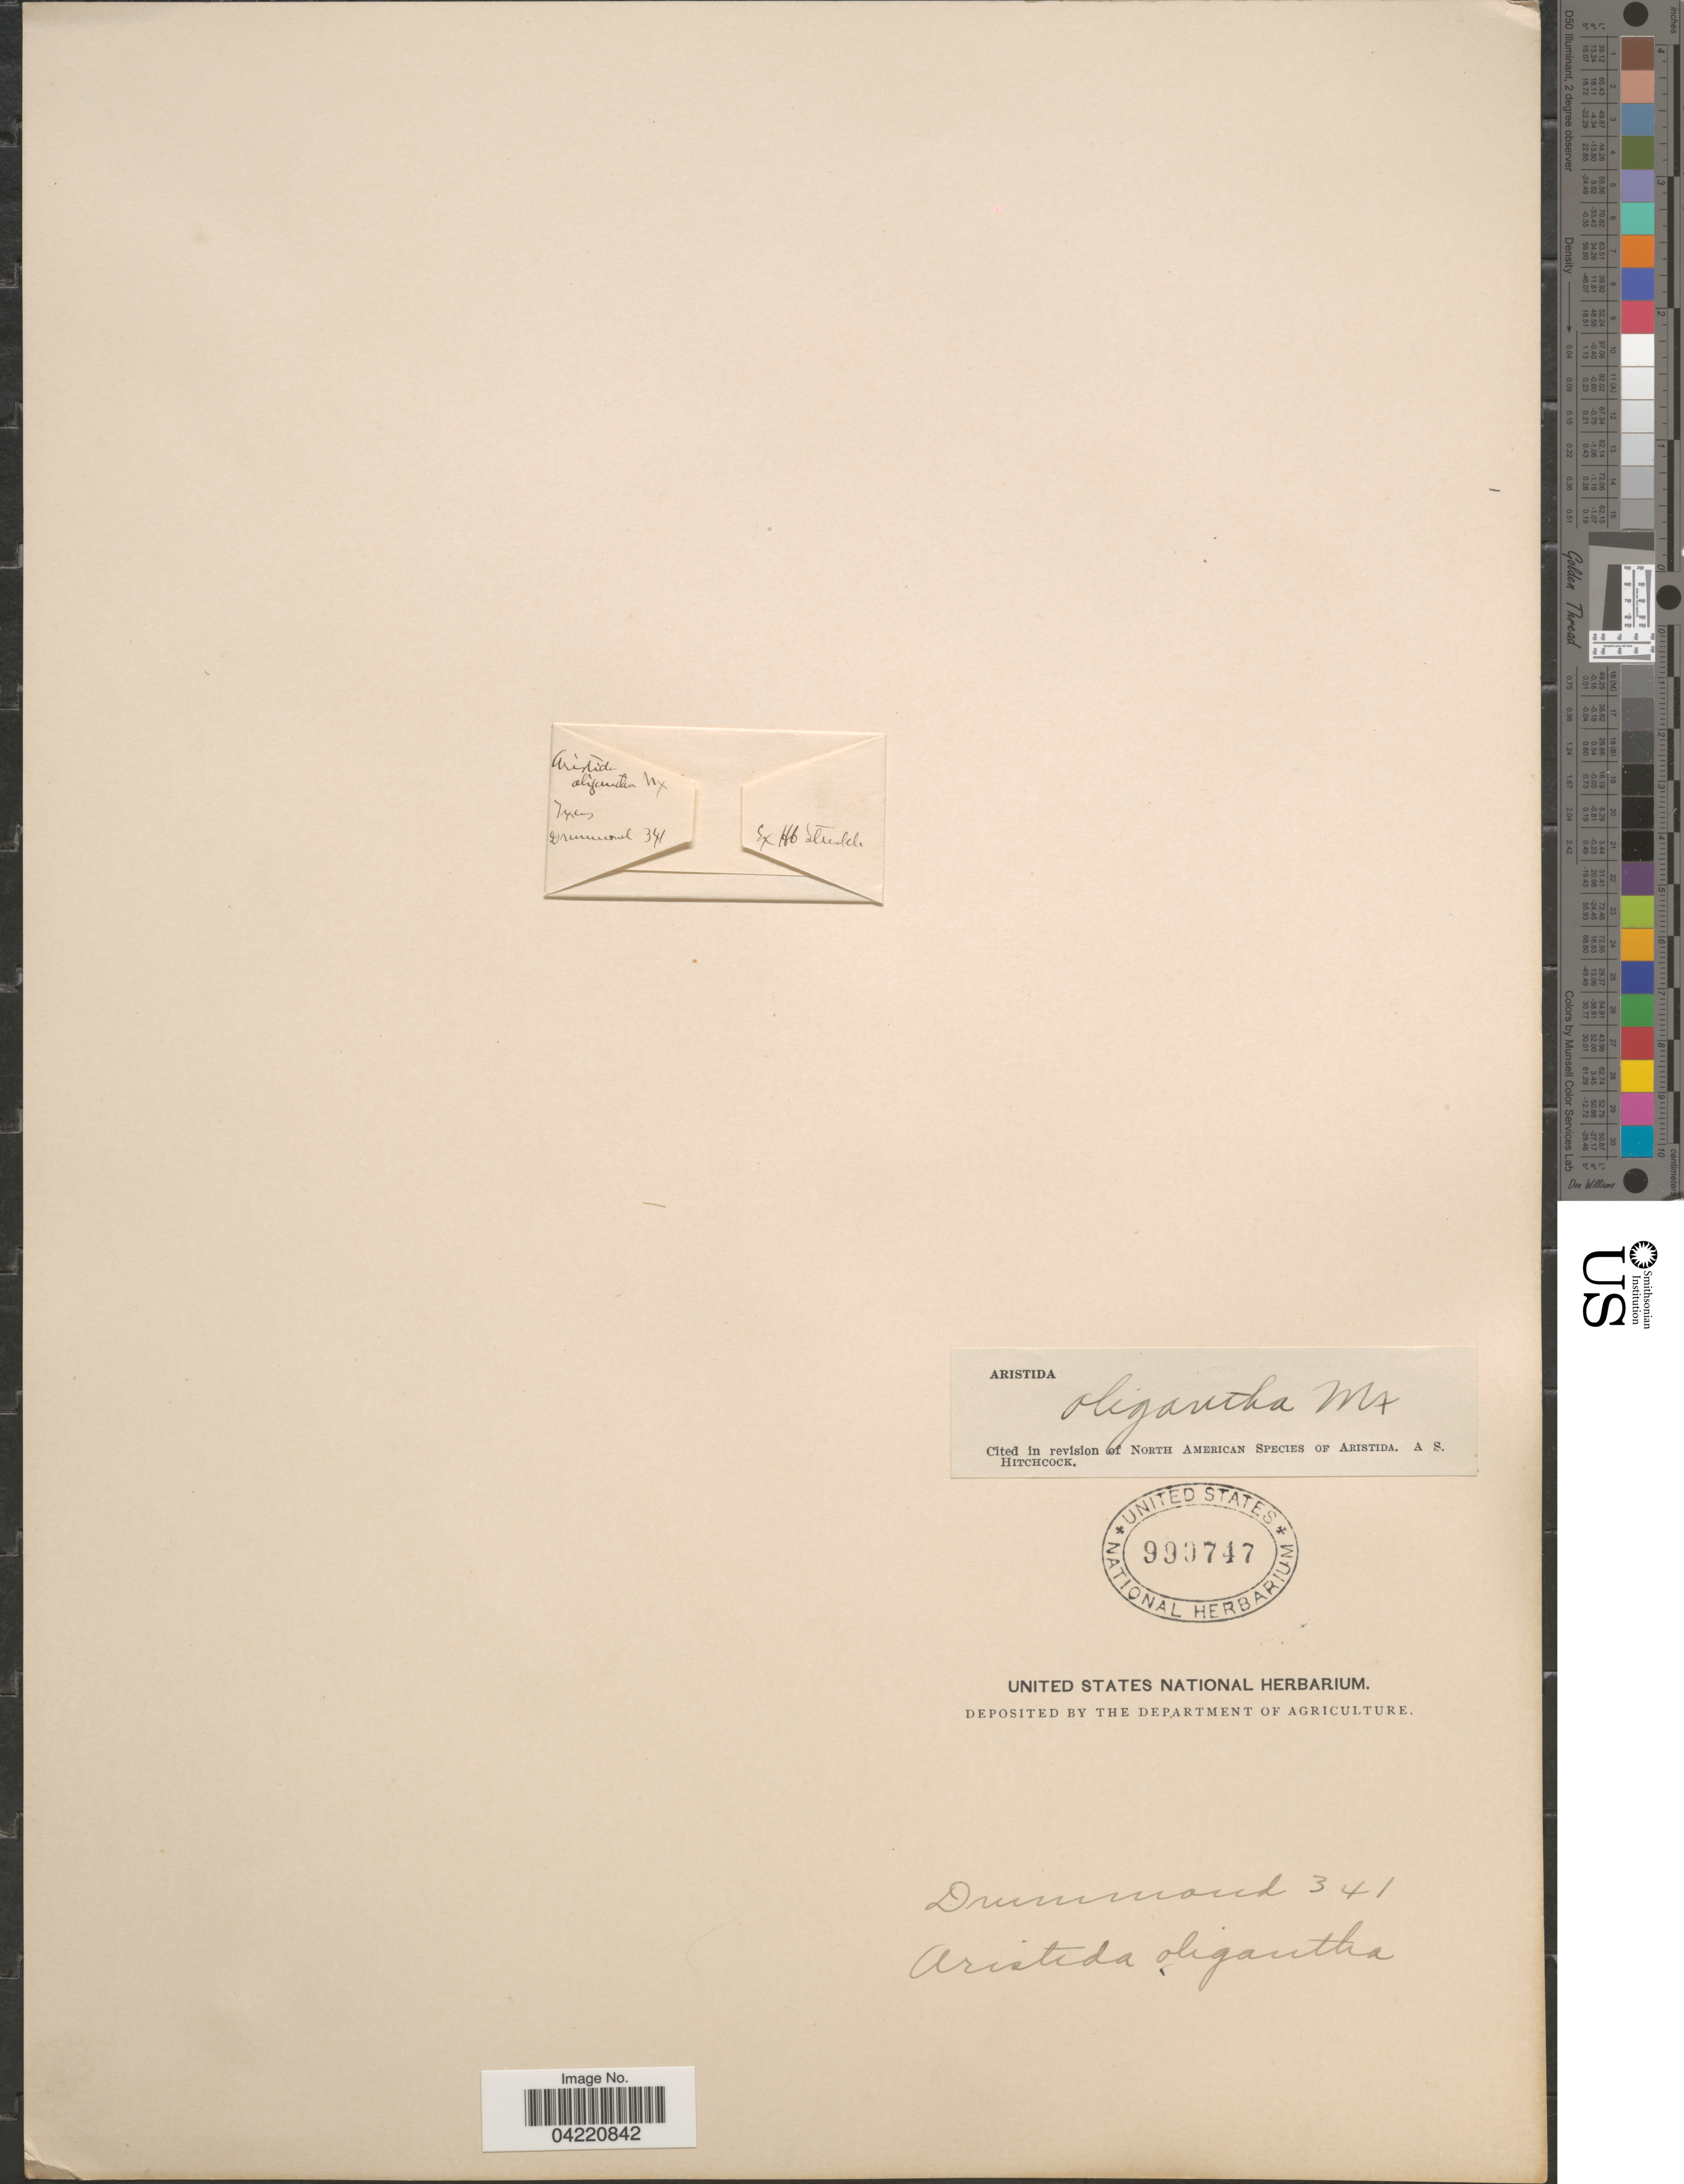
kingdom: Plantae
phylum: Tracheophyta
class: Liliopsida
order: Poales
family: Poaceae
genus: Aristida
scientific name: Aristida oligantha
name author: Michx.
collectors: -. Drummond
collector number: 341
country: United States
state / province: Texas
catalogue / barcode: US 990747